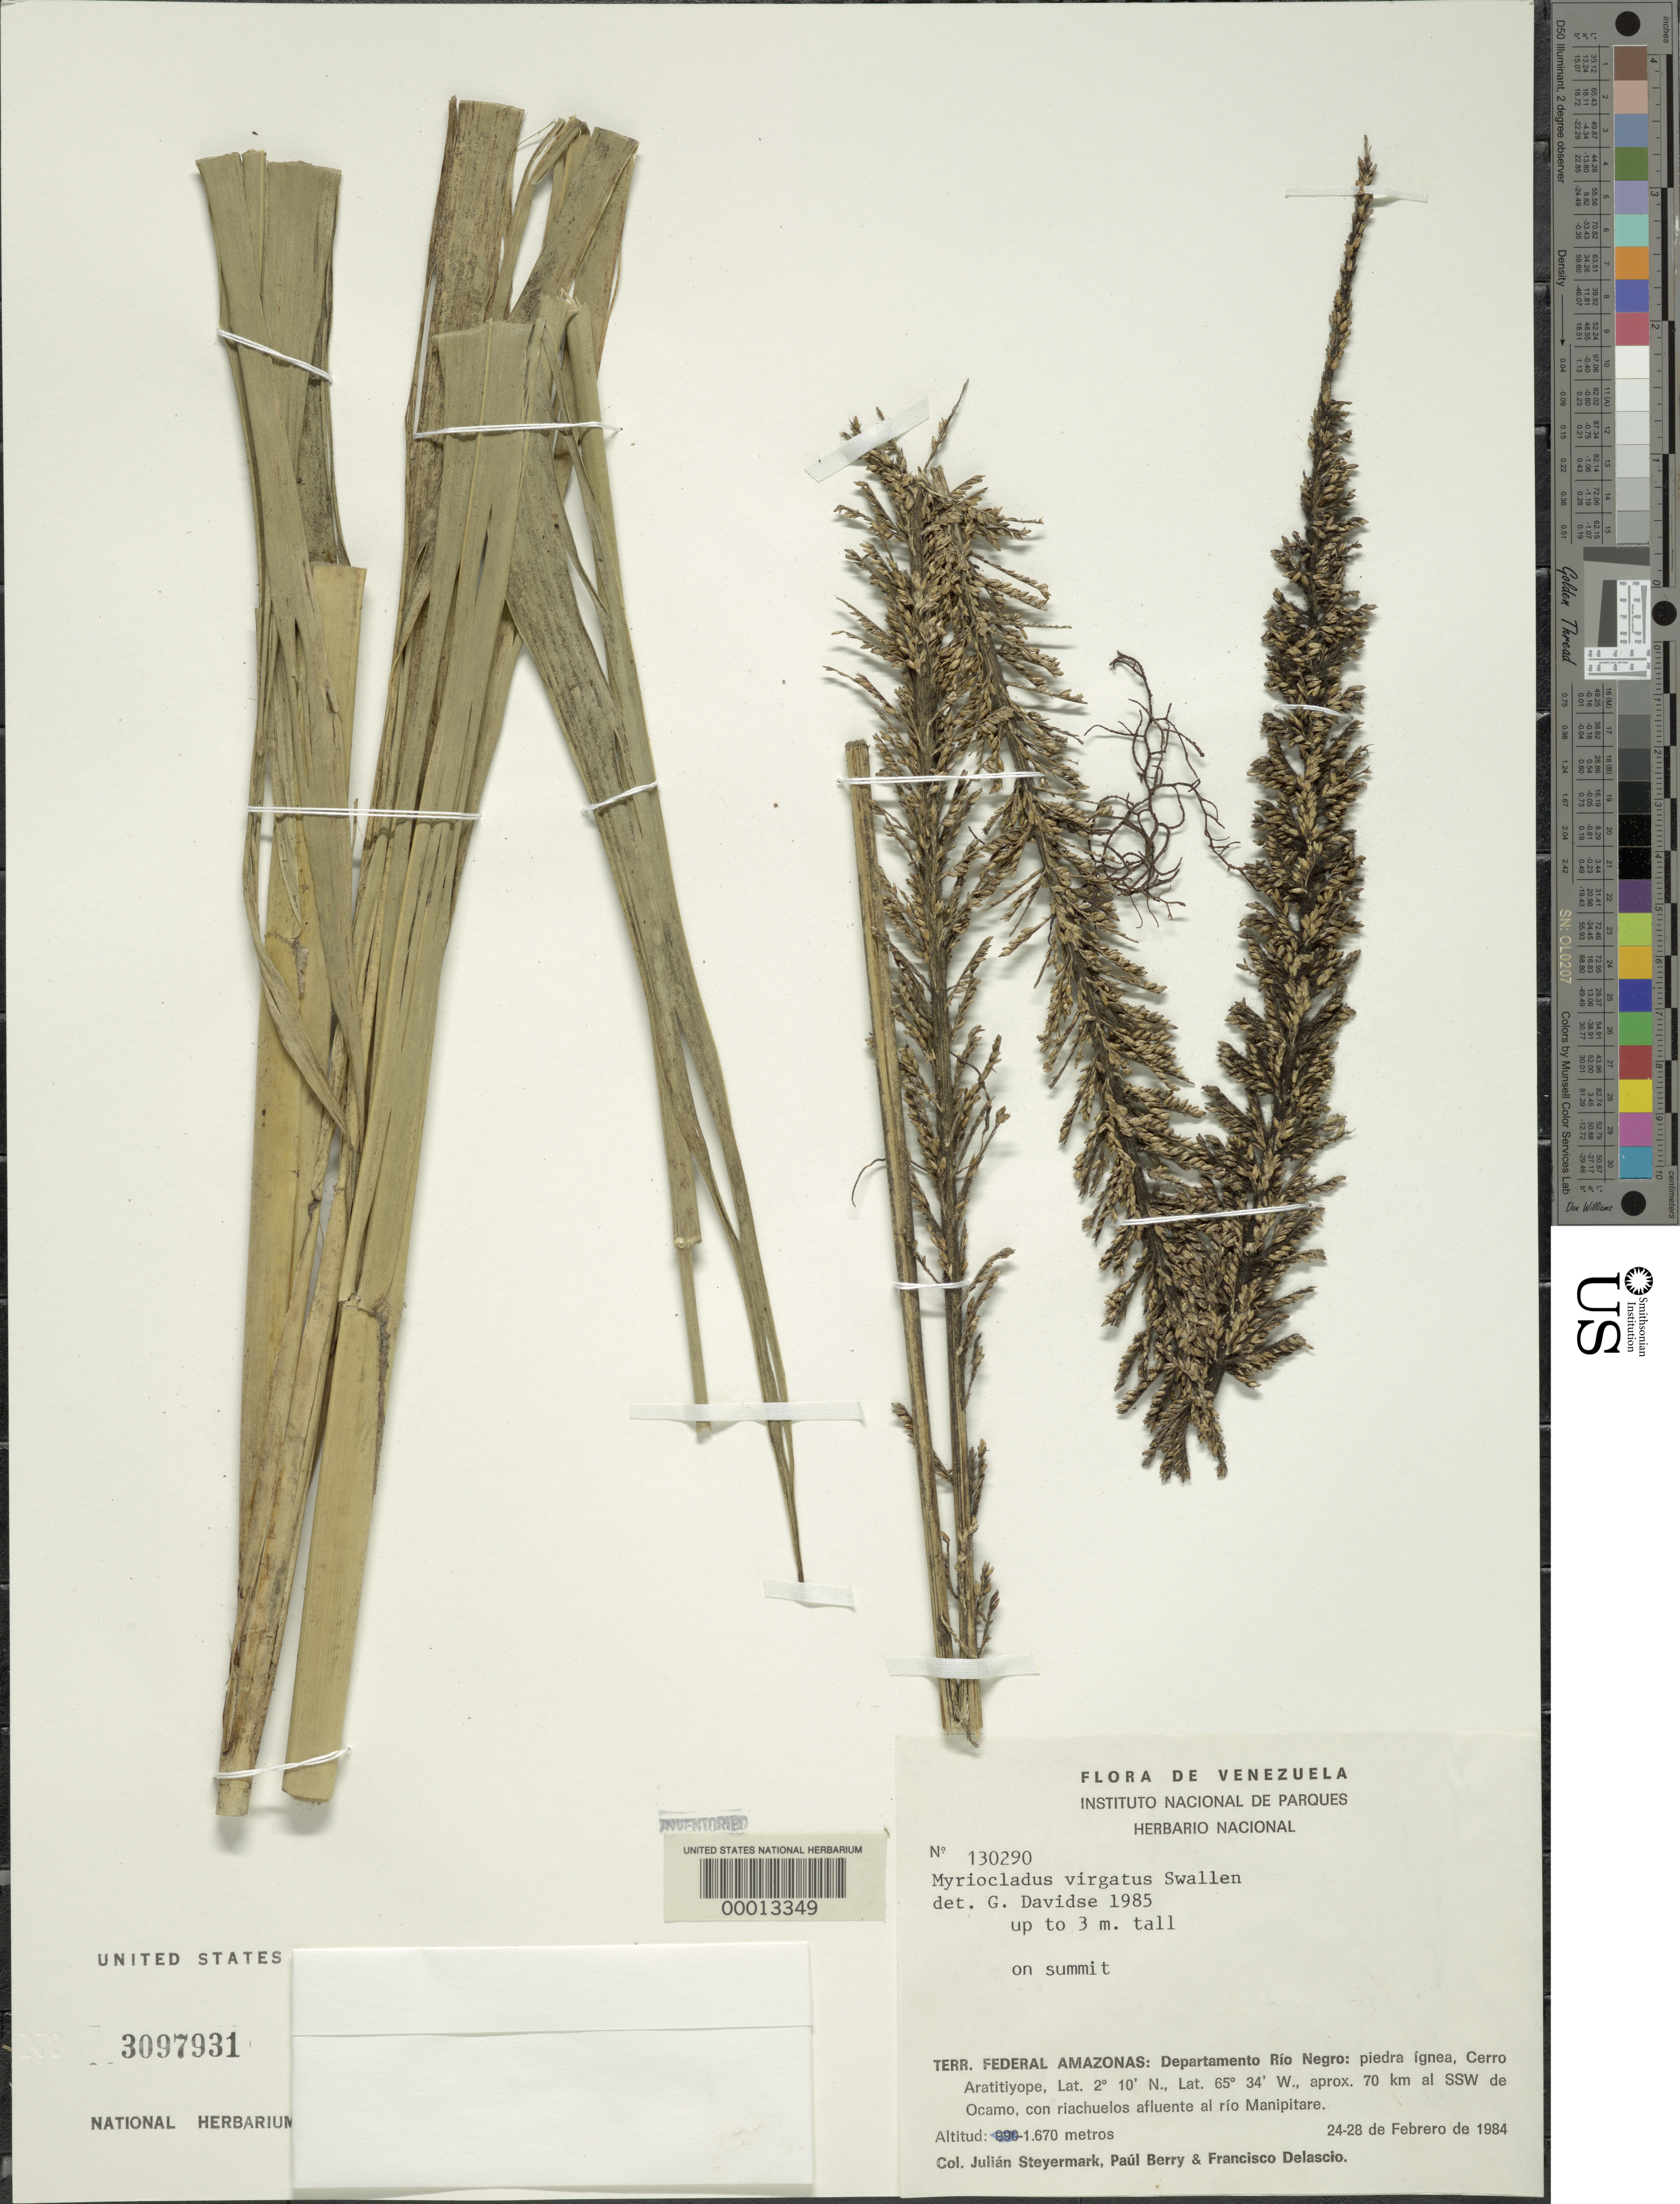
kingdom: Plantae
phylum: Tracheophyta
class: Liliopsida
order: Poales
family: Poaceae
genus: Myriocladus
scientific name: Myriocladus virgatus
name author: Swallen in Steyerm.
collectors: J. Steyermark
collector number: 130290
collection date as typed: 28 Feb 1984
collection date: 1984-02-28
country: Venezuela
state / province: Amazonas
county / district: Rio Negro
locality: Cerro aratitiyope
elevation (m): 1670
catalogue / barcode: US 3097931